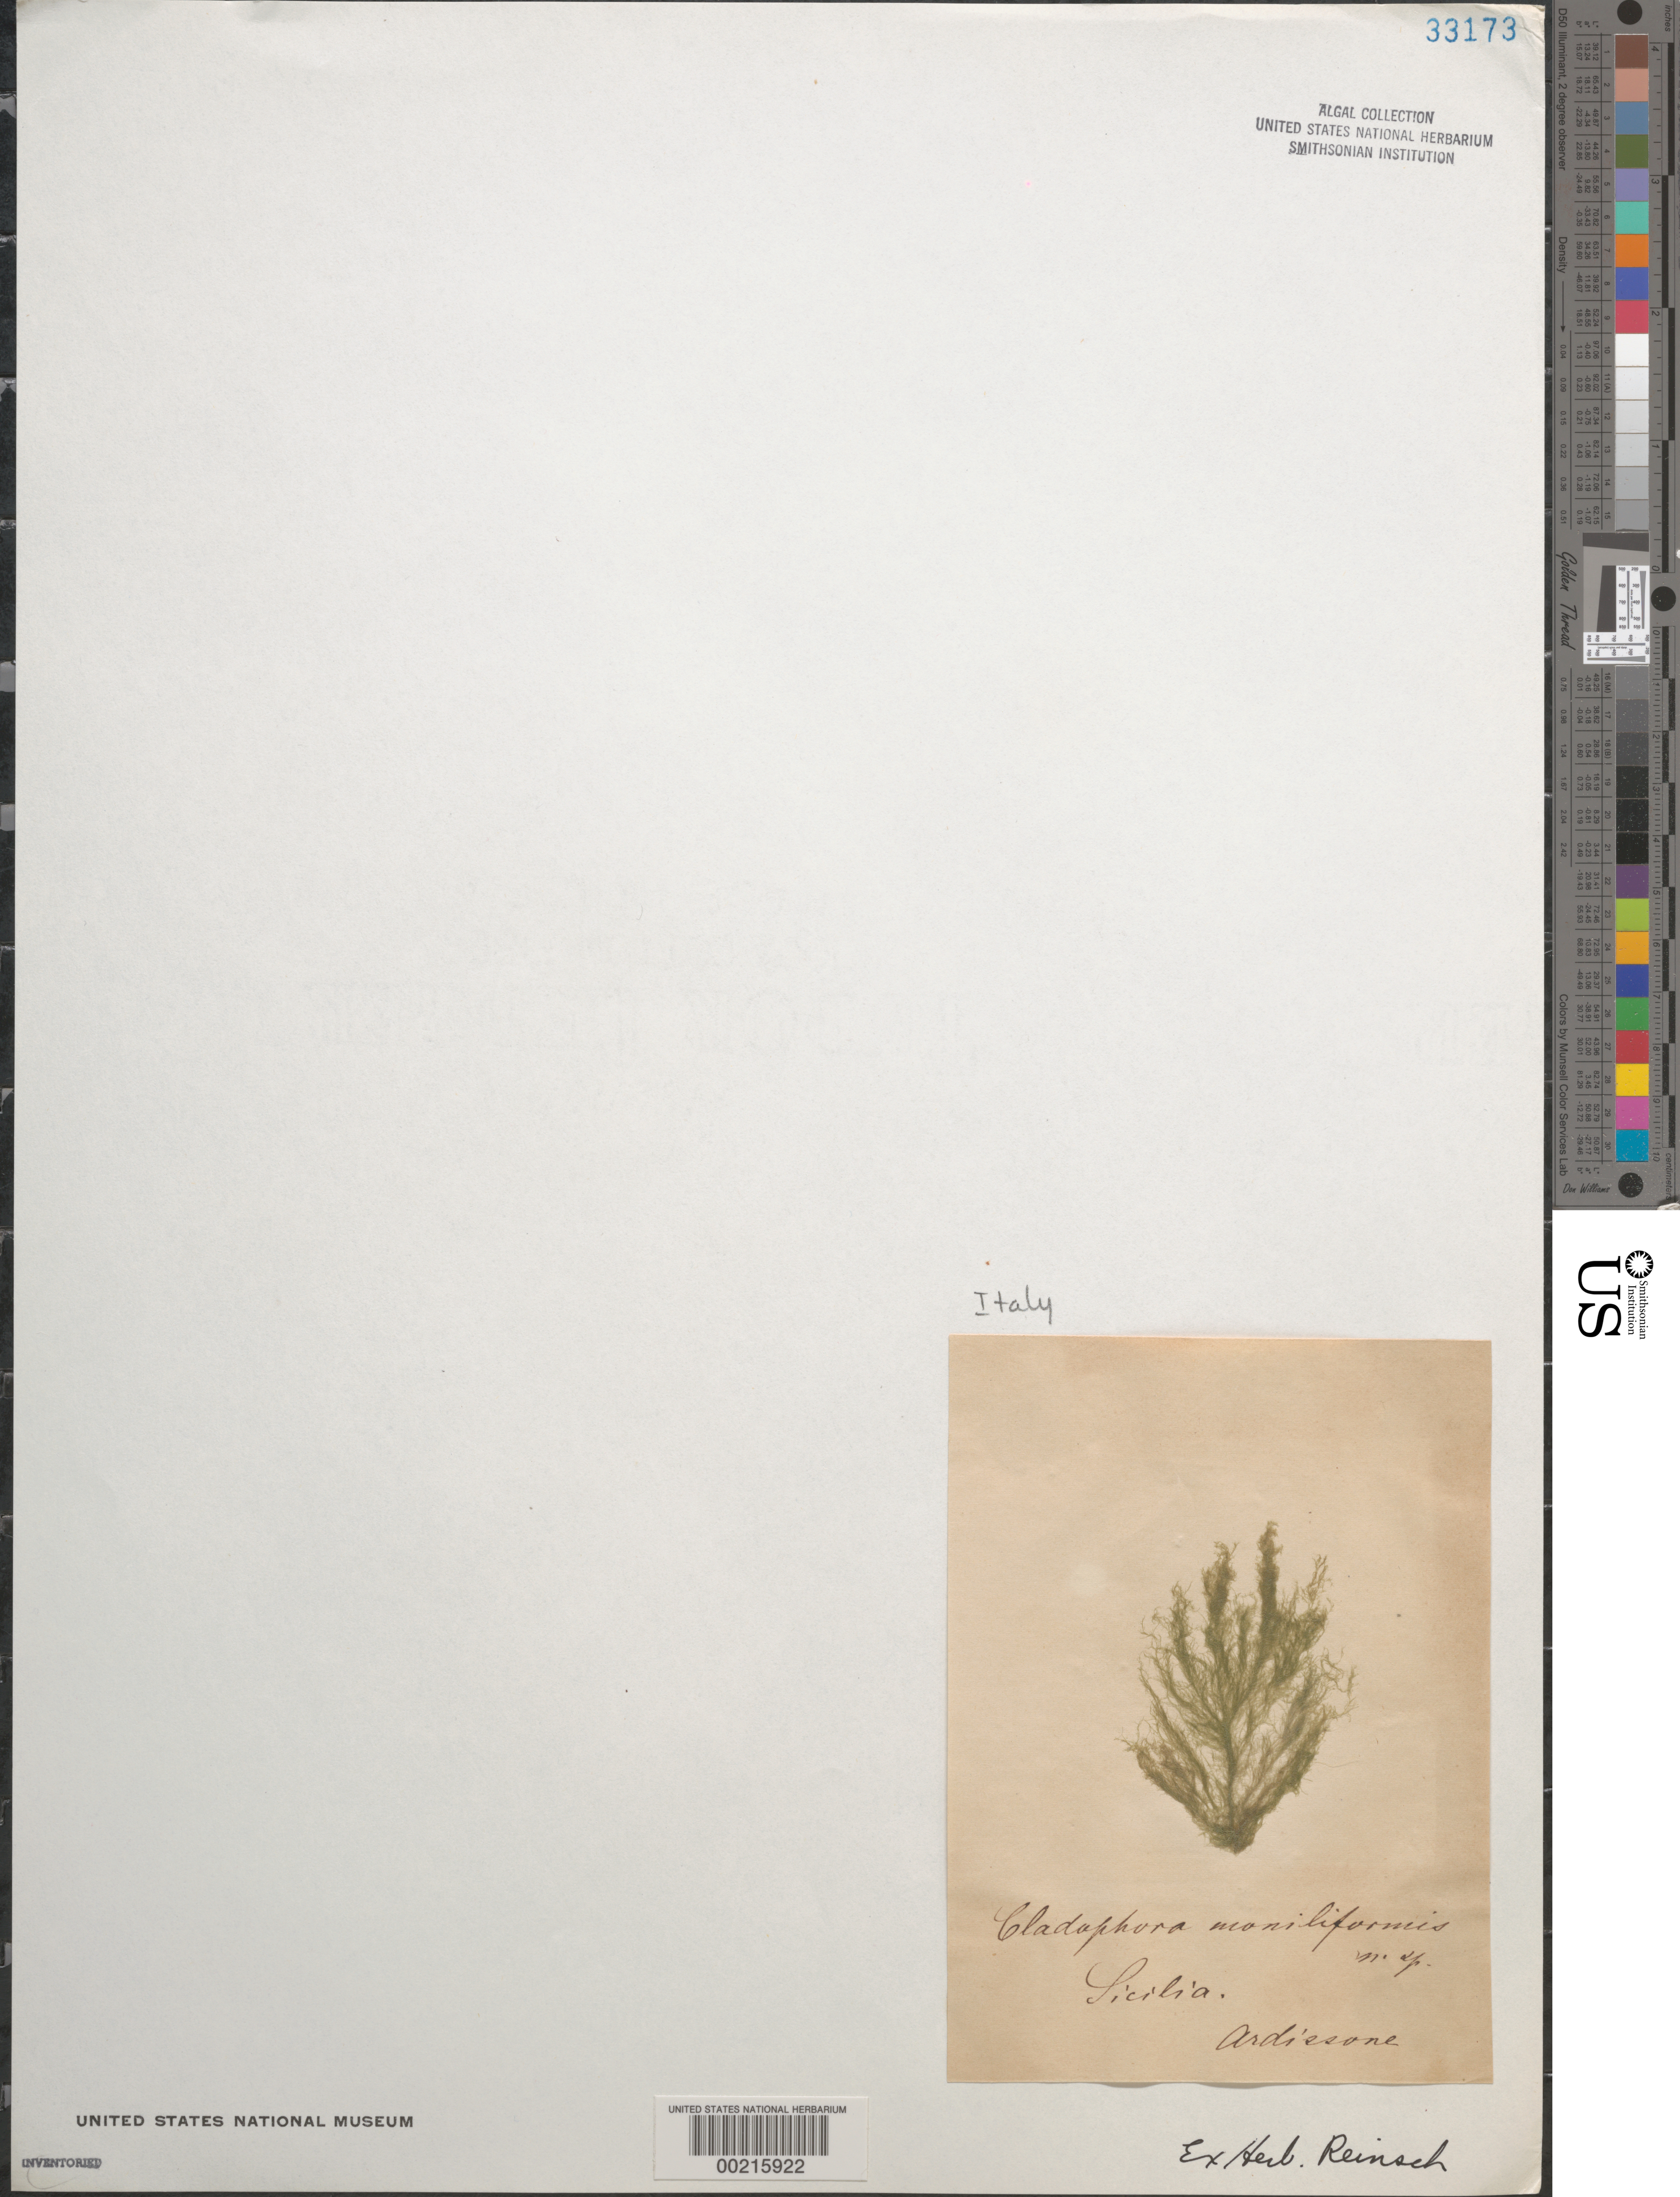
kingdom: Plantae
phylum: Chlorophyta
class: Ulvophyceae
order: Cladophorales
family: Cladophoraceae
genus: Cladophora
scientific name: Cladophora laetevirens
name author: (Dillwyn) Kütz.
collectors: F. Ardissone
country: Italy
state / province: Siciliana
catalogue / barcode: US 33173